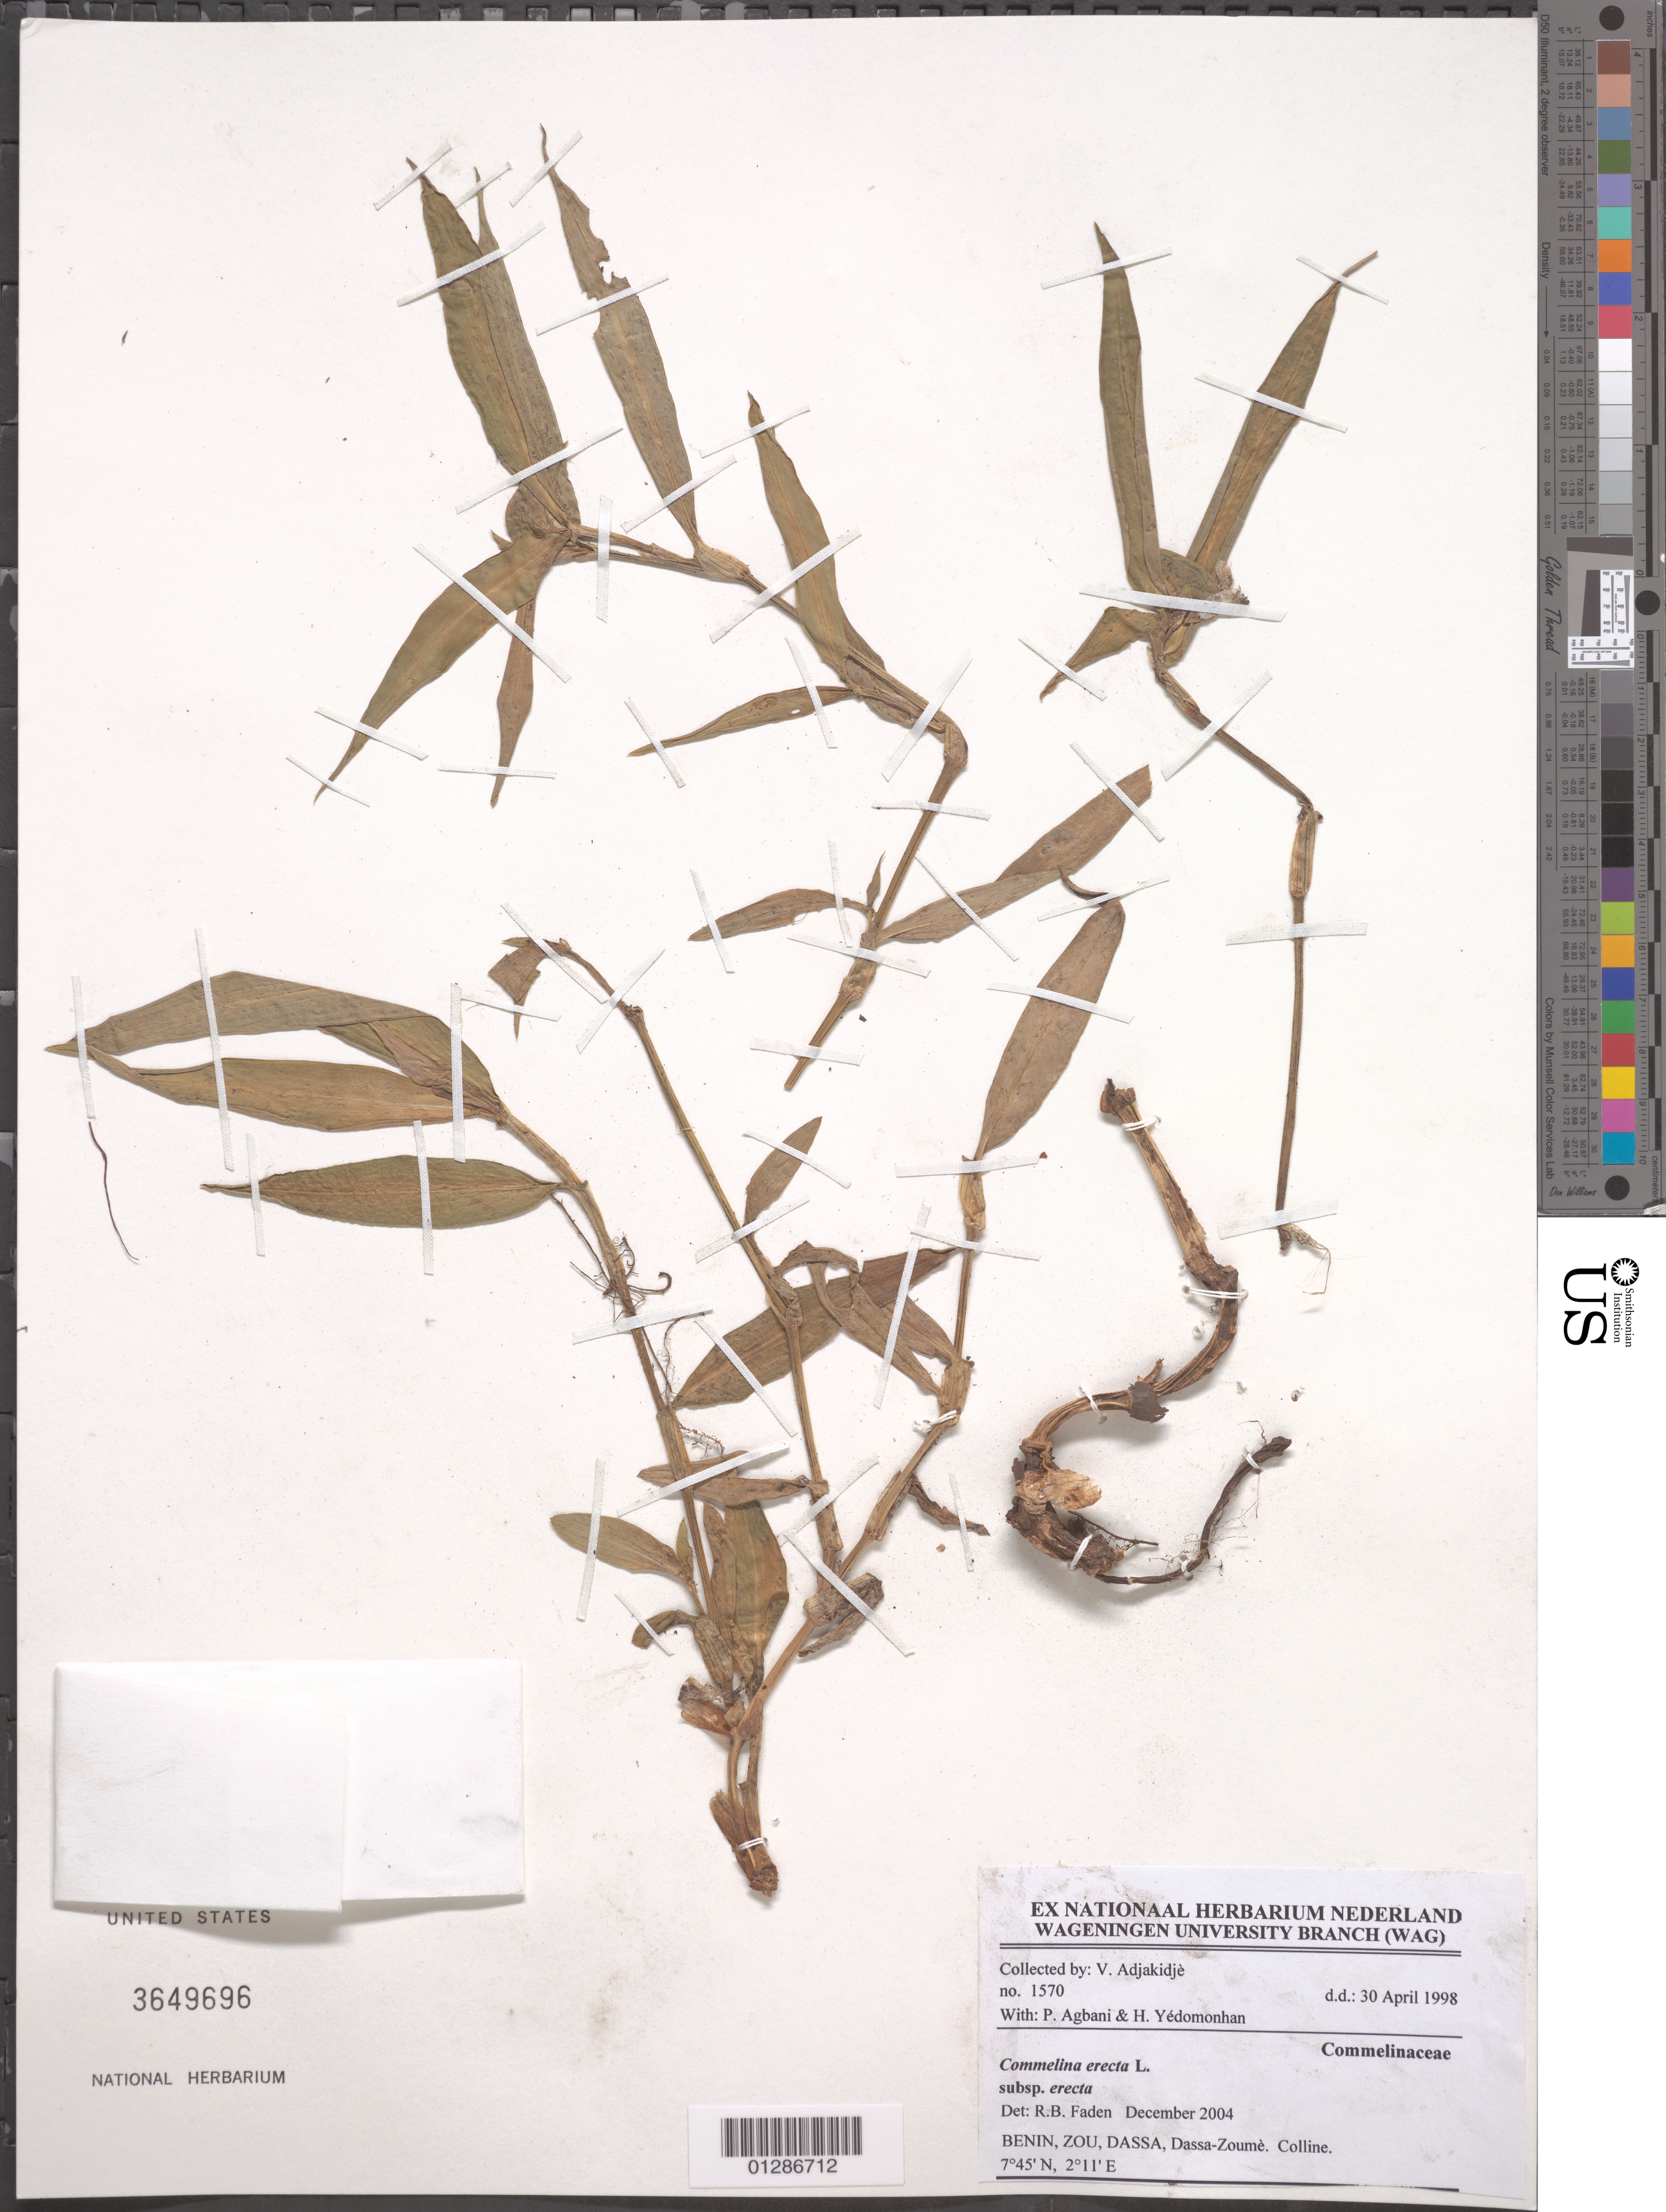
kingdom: Plantae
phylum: Tracheophyta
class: Liliopsida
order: Commelinales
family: Commelinaceae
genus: Commelina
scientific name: Commelina erecta subsp. erecta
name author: L.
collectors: V. Adjakidjè, P. Agbani & H. Yedomonhan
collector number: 1570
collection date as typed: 30 Apr 1998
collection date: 1998-04-30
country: Benin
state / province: Zou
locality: Dassa, Dassa-Zoume. Colline.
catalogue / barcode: US 3649696